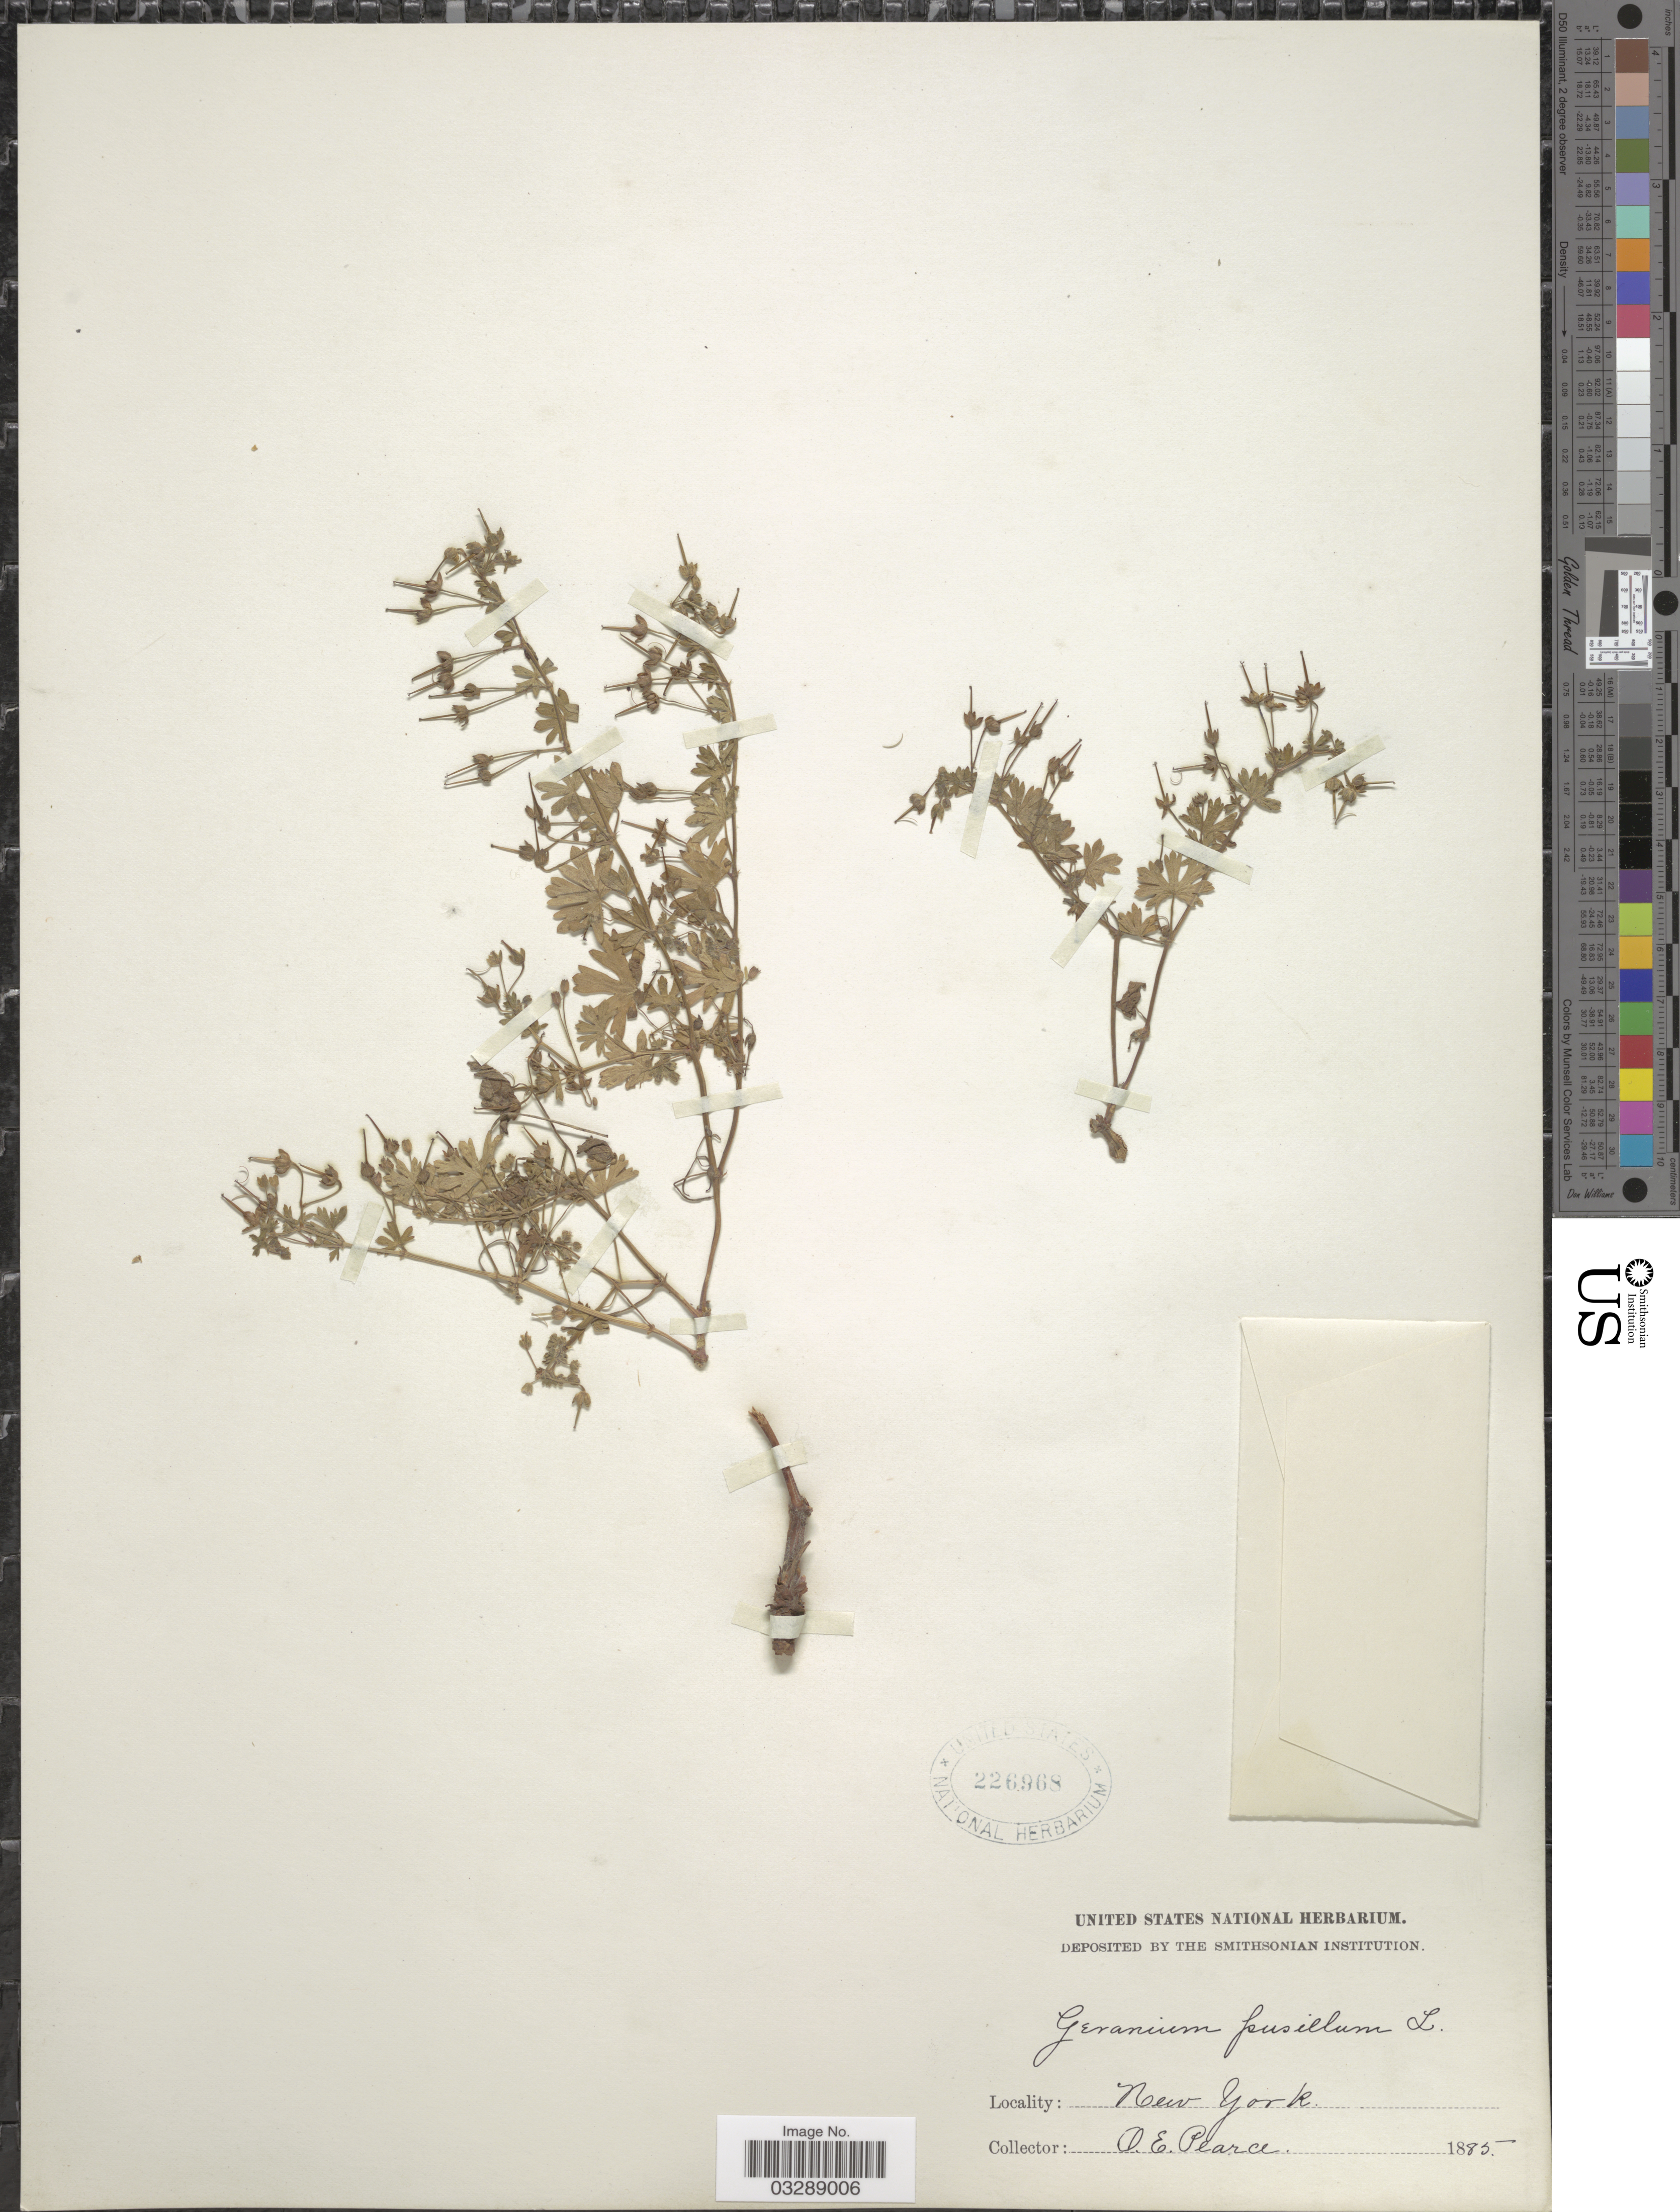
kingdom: Plantae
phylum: Tracheophyta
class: Magnoliopsida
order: Geraniales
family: Geraniaceae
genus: Geranium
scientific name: Geranium pusillum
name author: L.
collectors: O. E. Pearce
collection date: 1885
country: United States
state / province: New York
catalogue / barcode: US 226968